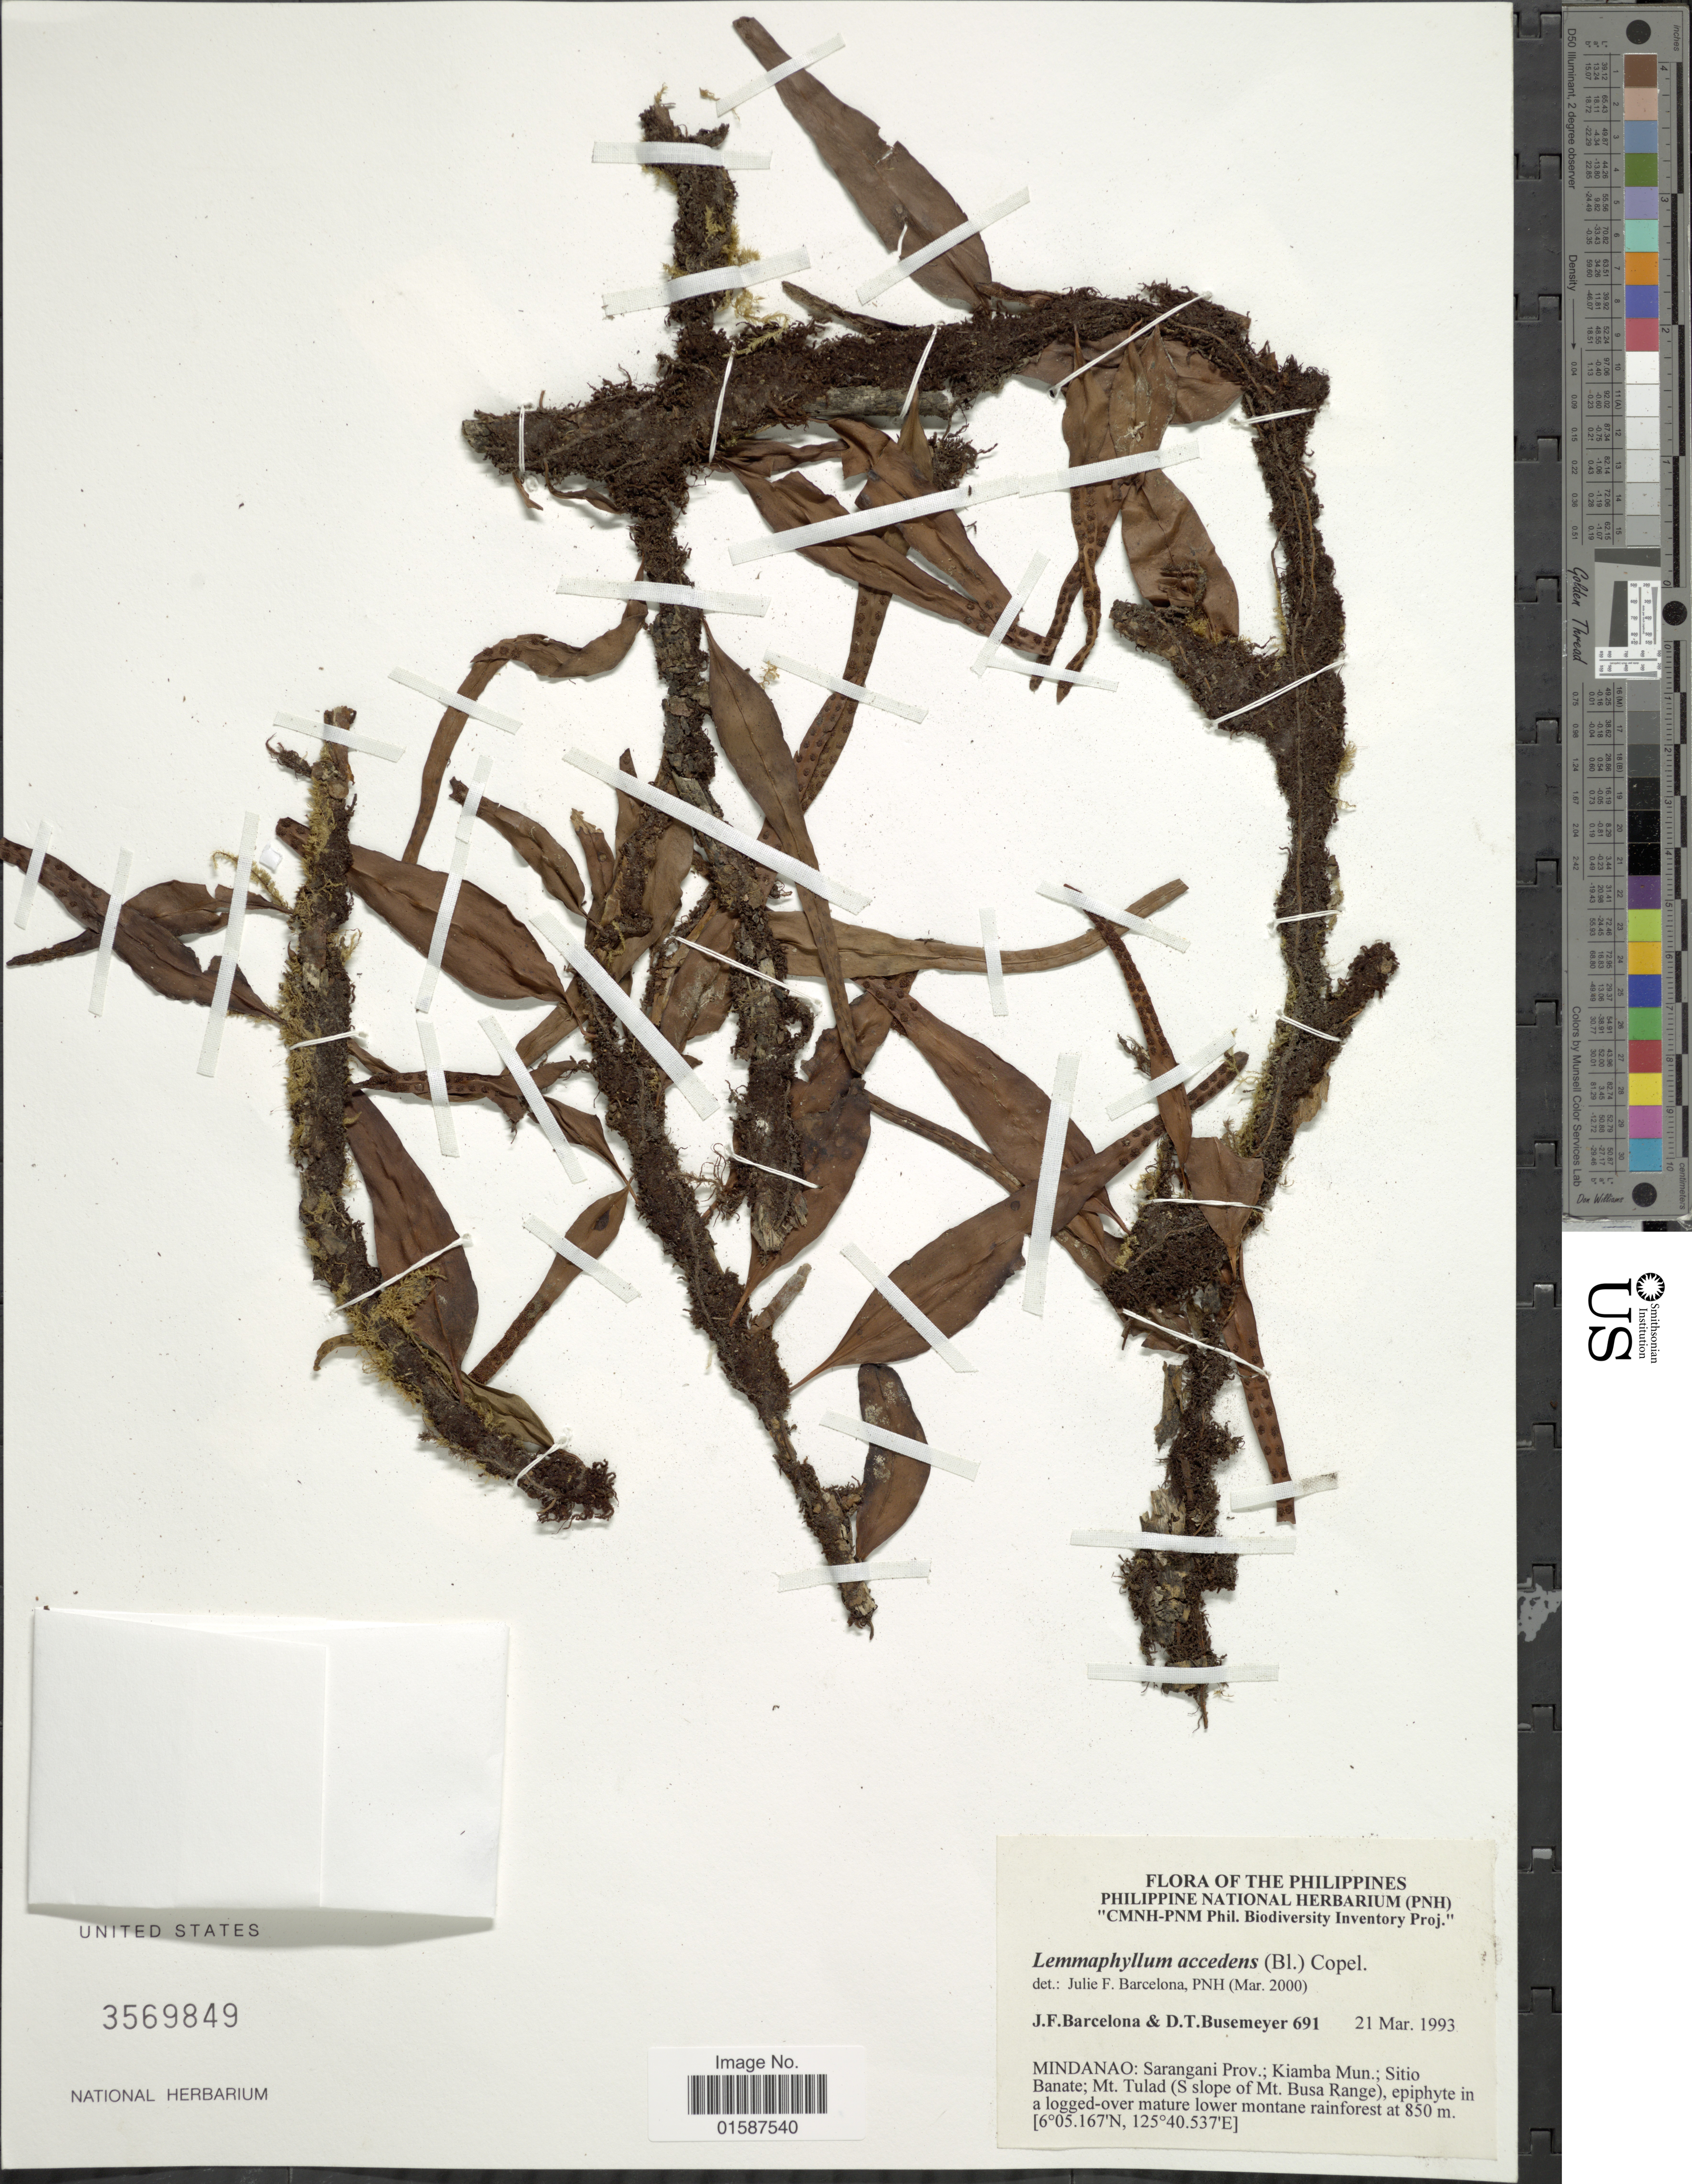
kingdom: Plantae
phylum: Tracheophyta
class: Polypodiopsida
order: Polypodiales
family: Polypodiaceae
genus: Lemmaphyllum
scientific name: Lemmaphyllum accedens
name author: (Blume) Donk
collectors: J. F. Barcelona & D. Busemeyer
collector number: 691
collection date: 1993-03-21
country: Philippines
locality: Mindanao: Sarangani Prov.; Kiamba Mun.; Sitio Banate; Mt. Tulad (S slope of Mt. Busa Range)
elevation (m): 850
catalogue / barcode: US 3569849